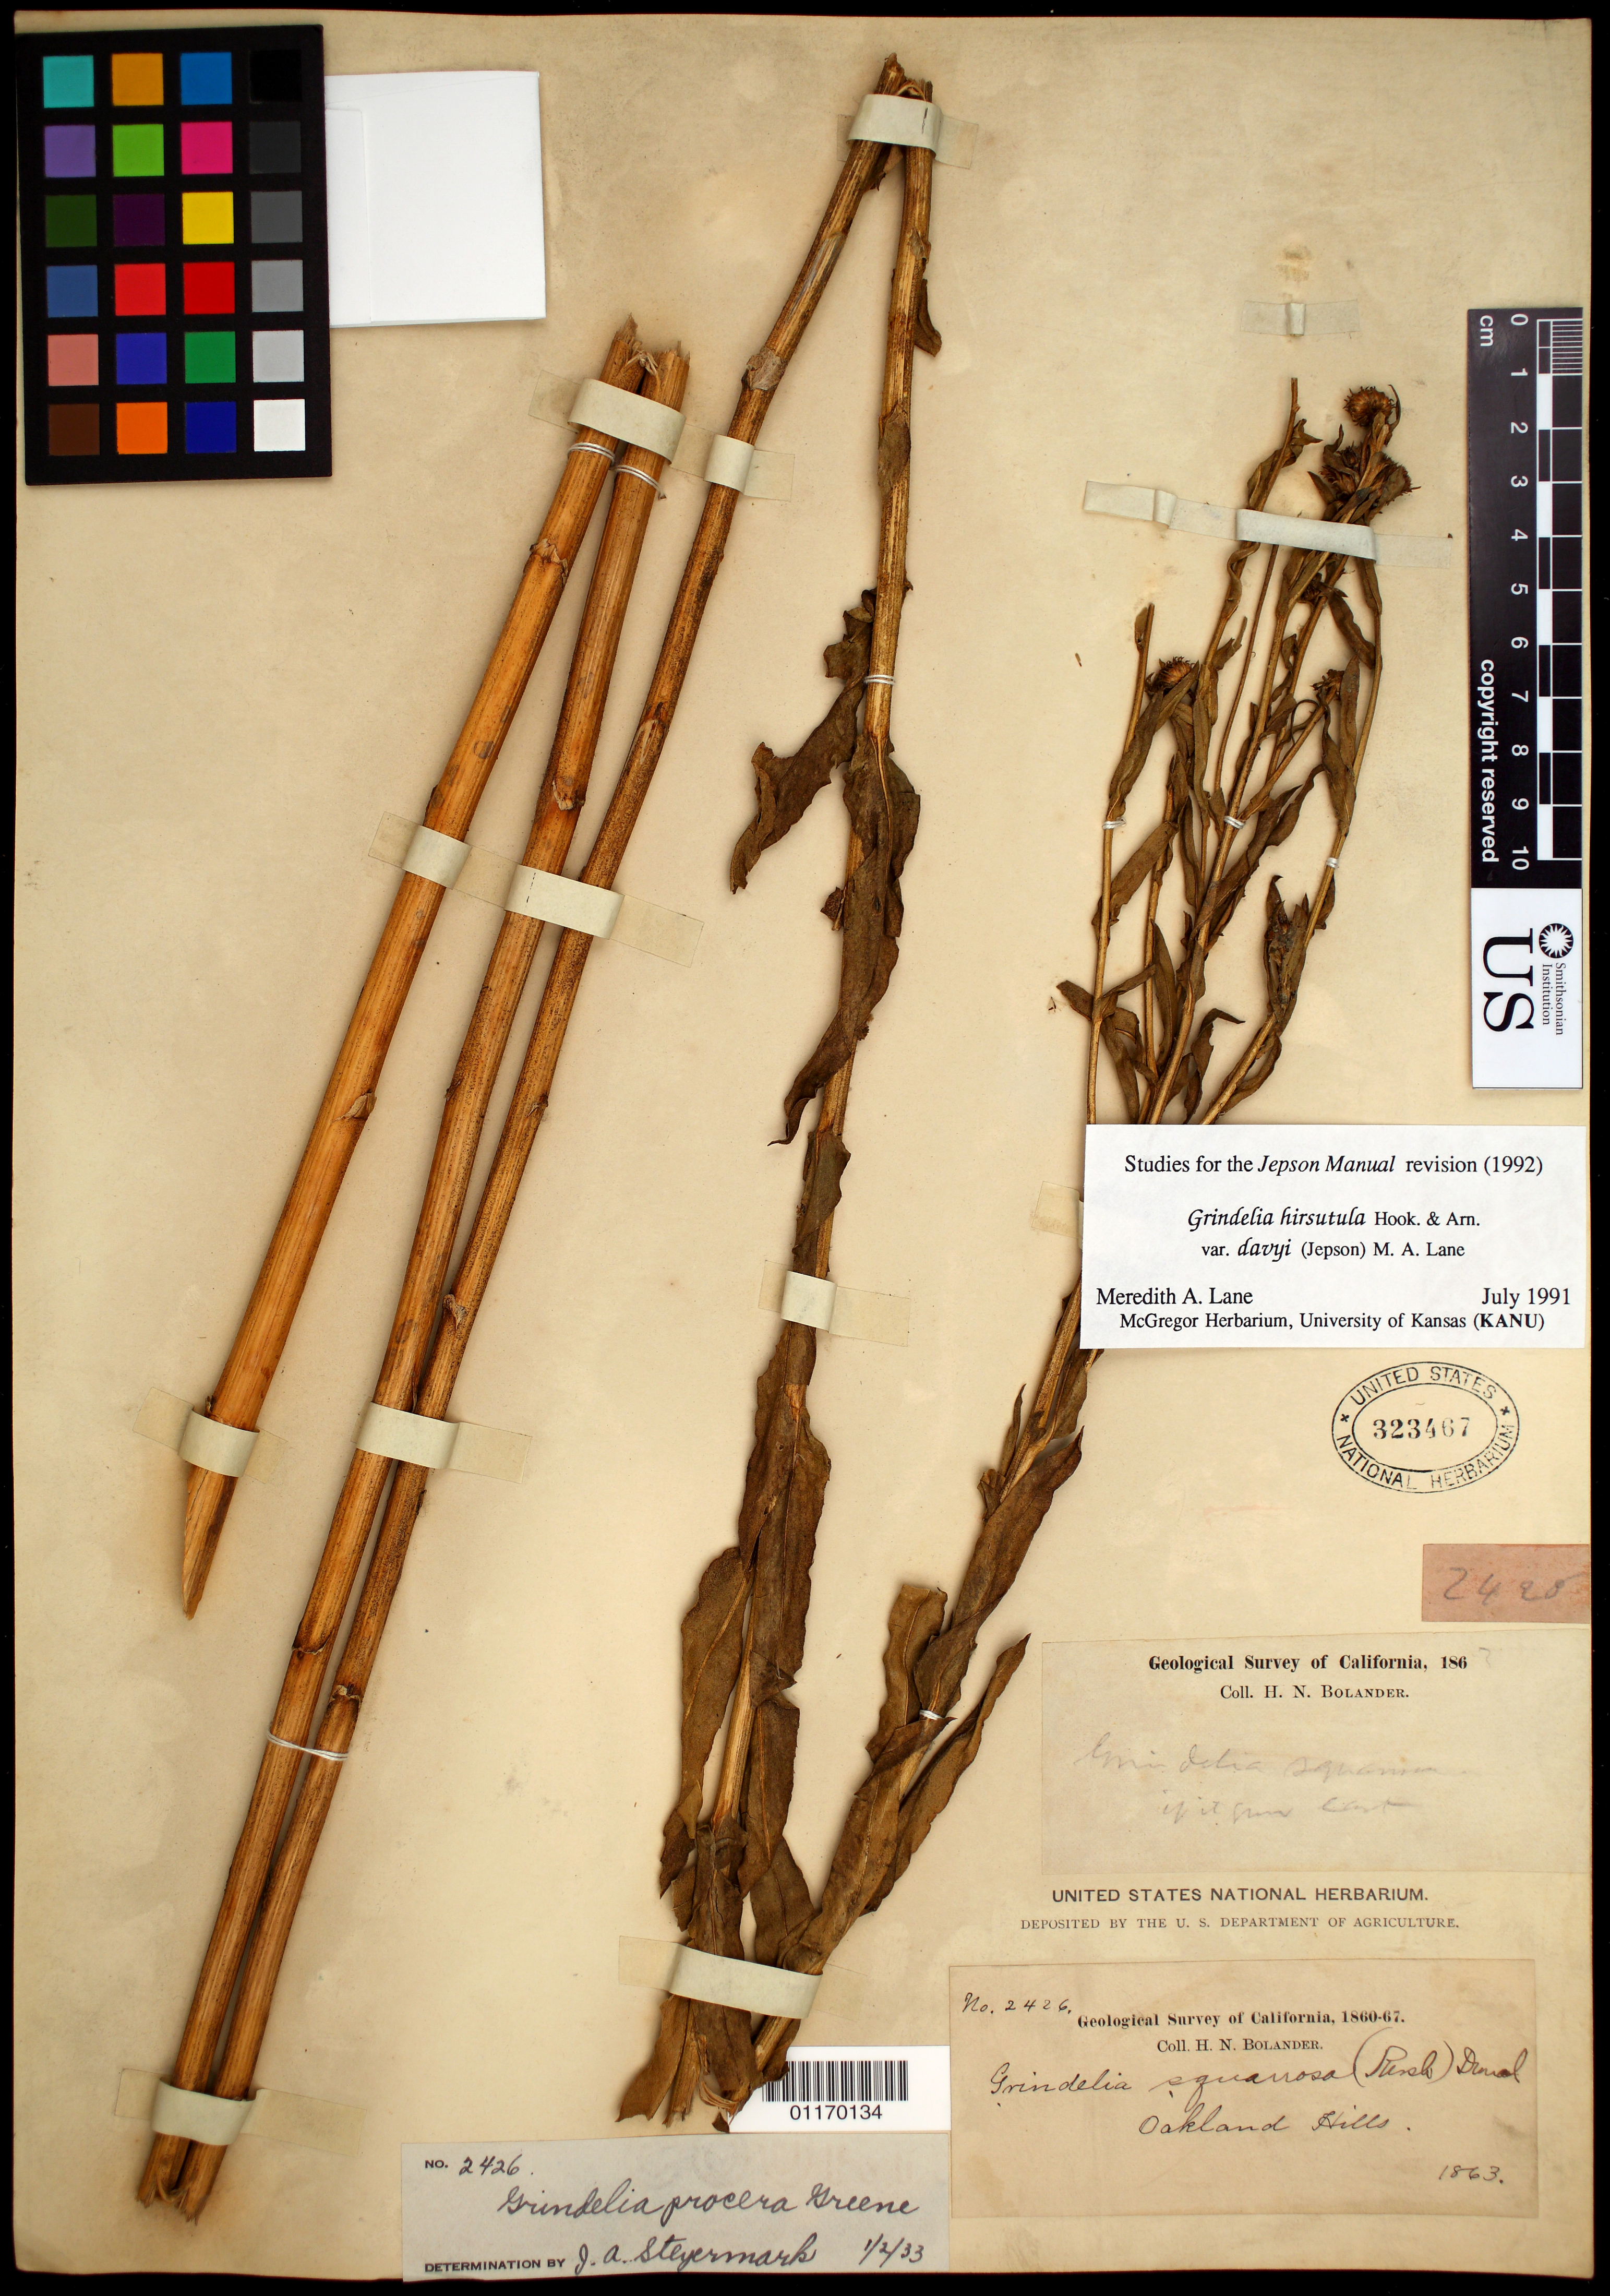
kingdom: Plantae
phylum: Tracheophyta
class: Magnoliopsida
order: Asterales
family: Asteraceae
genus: Grindelia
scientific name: Grindelia hirsutula var. davyi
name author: (Jeps.) M.A. Lane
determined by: Lane, M. A.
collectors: H. Bolander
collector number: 2426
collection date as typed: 1863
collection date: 1863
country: United States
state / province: California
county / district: Alameda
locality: Oakland Hills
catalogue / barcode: US 323467